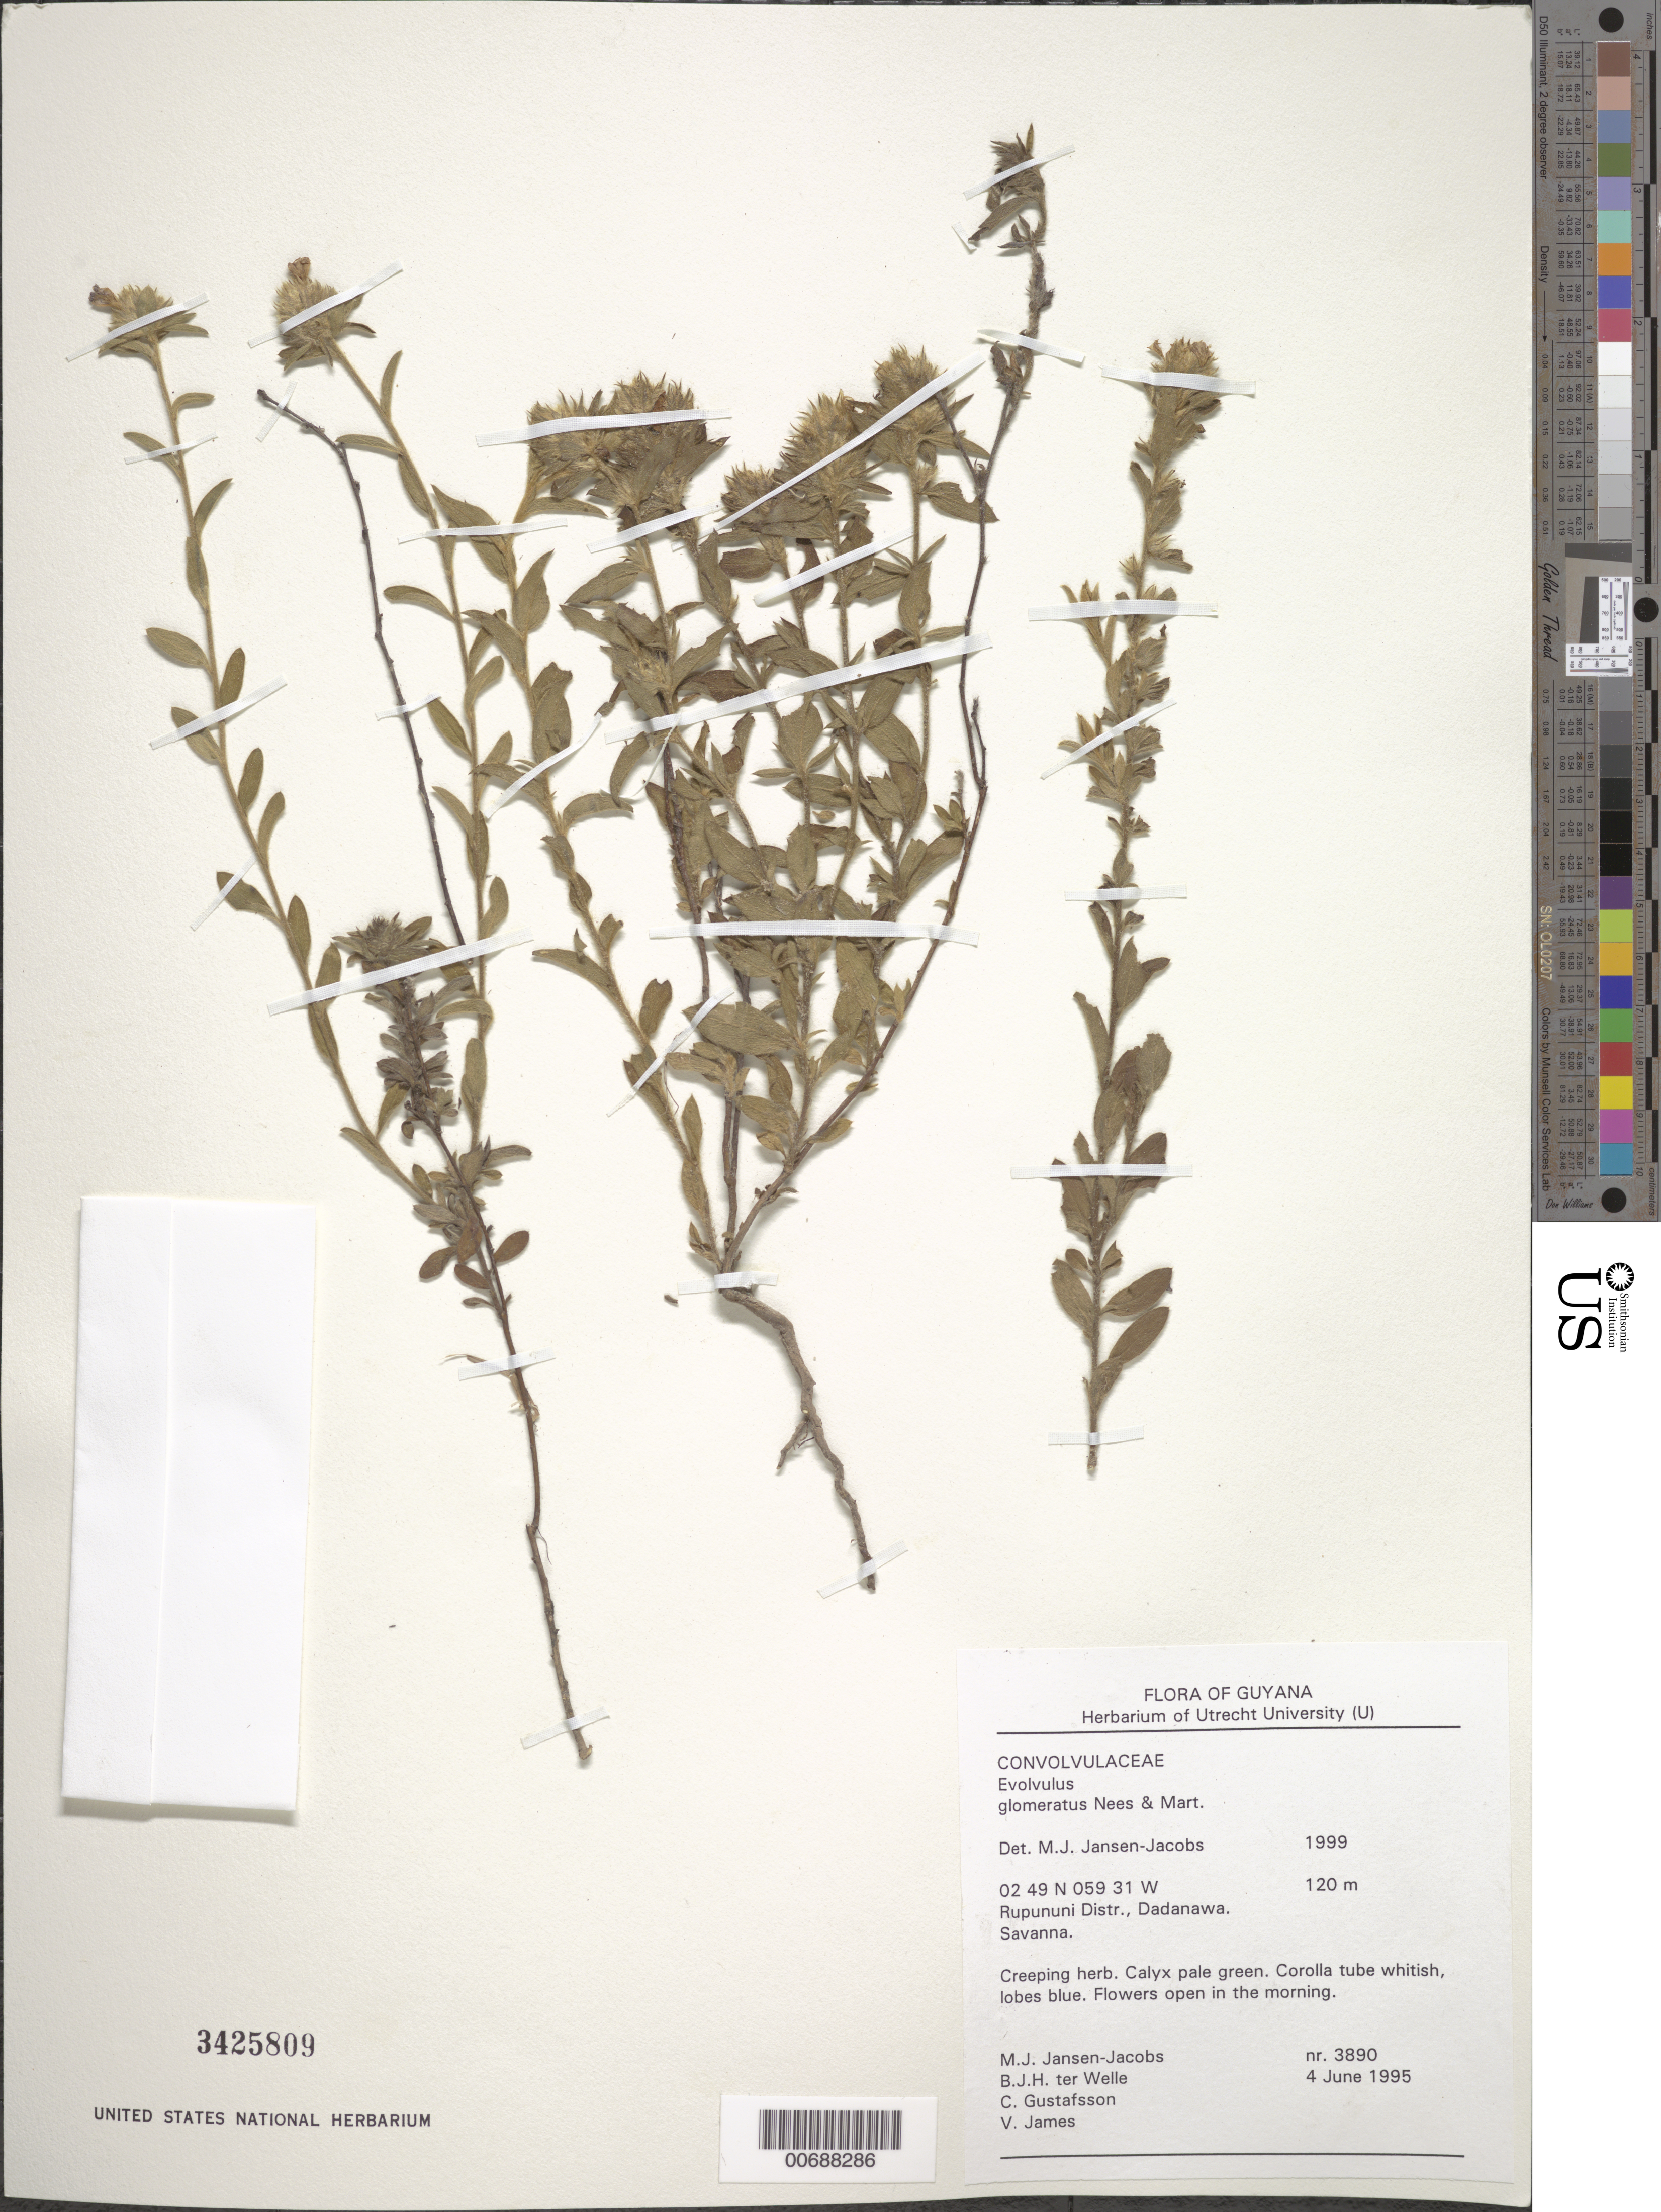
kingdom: Plantae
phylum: Tracheophyta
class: Magnoliopsida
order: Solanales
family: Convolvulaceae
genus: Evolvulus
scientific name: Evolvulus glomeratus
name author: Nees & Mart.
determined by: Jansen-Jacobs, M. J., (U), Nationaal Herbarium Nederland, Utrecht University branch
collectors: M. J. Jansen-Jacobs, B. Welle, C. G. Gustafsson & V. James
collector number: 3890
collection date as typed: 4-Jun-95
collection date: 1995-06-04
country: Guyana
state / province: U. Takutu-U. Essequibo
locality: Dadanawa, Rupununi River, Rupununi District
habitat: Savanna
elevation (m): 120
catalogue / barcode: US 3425809